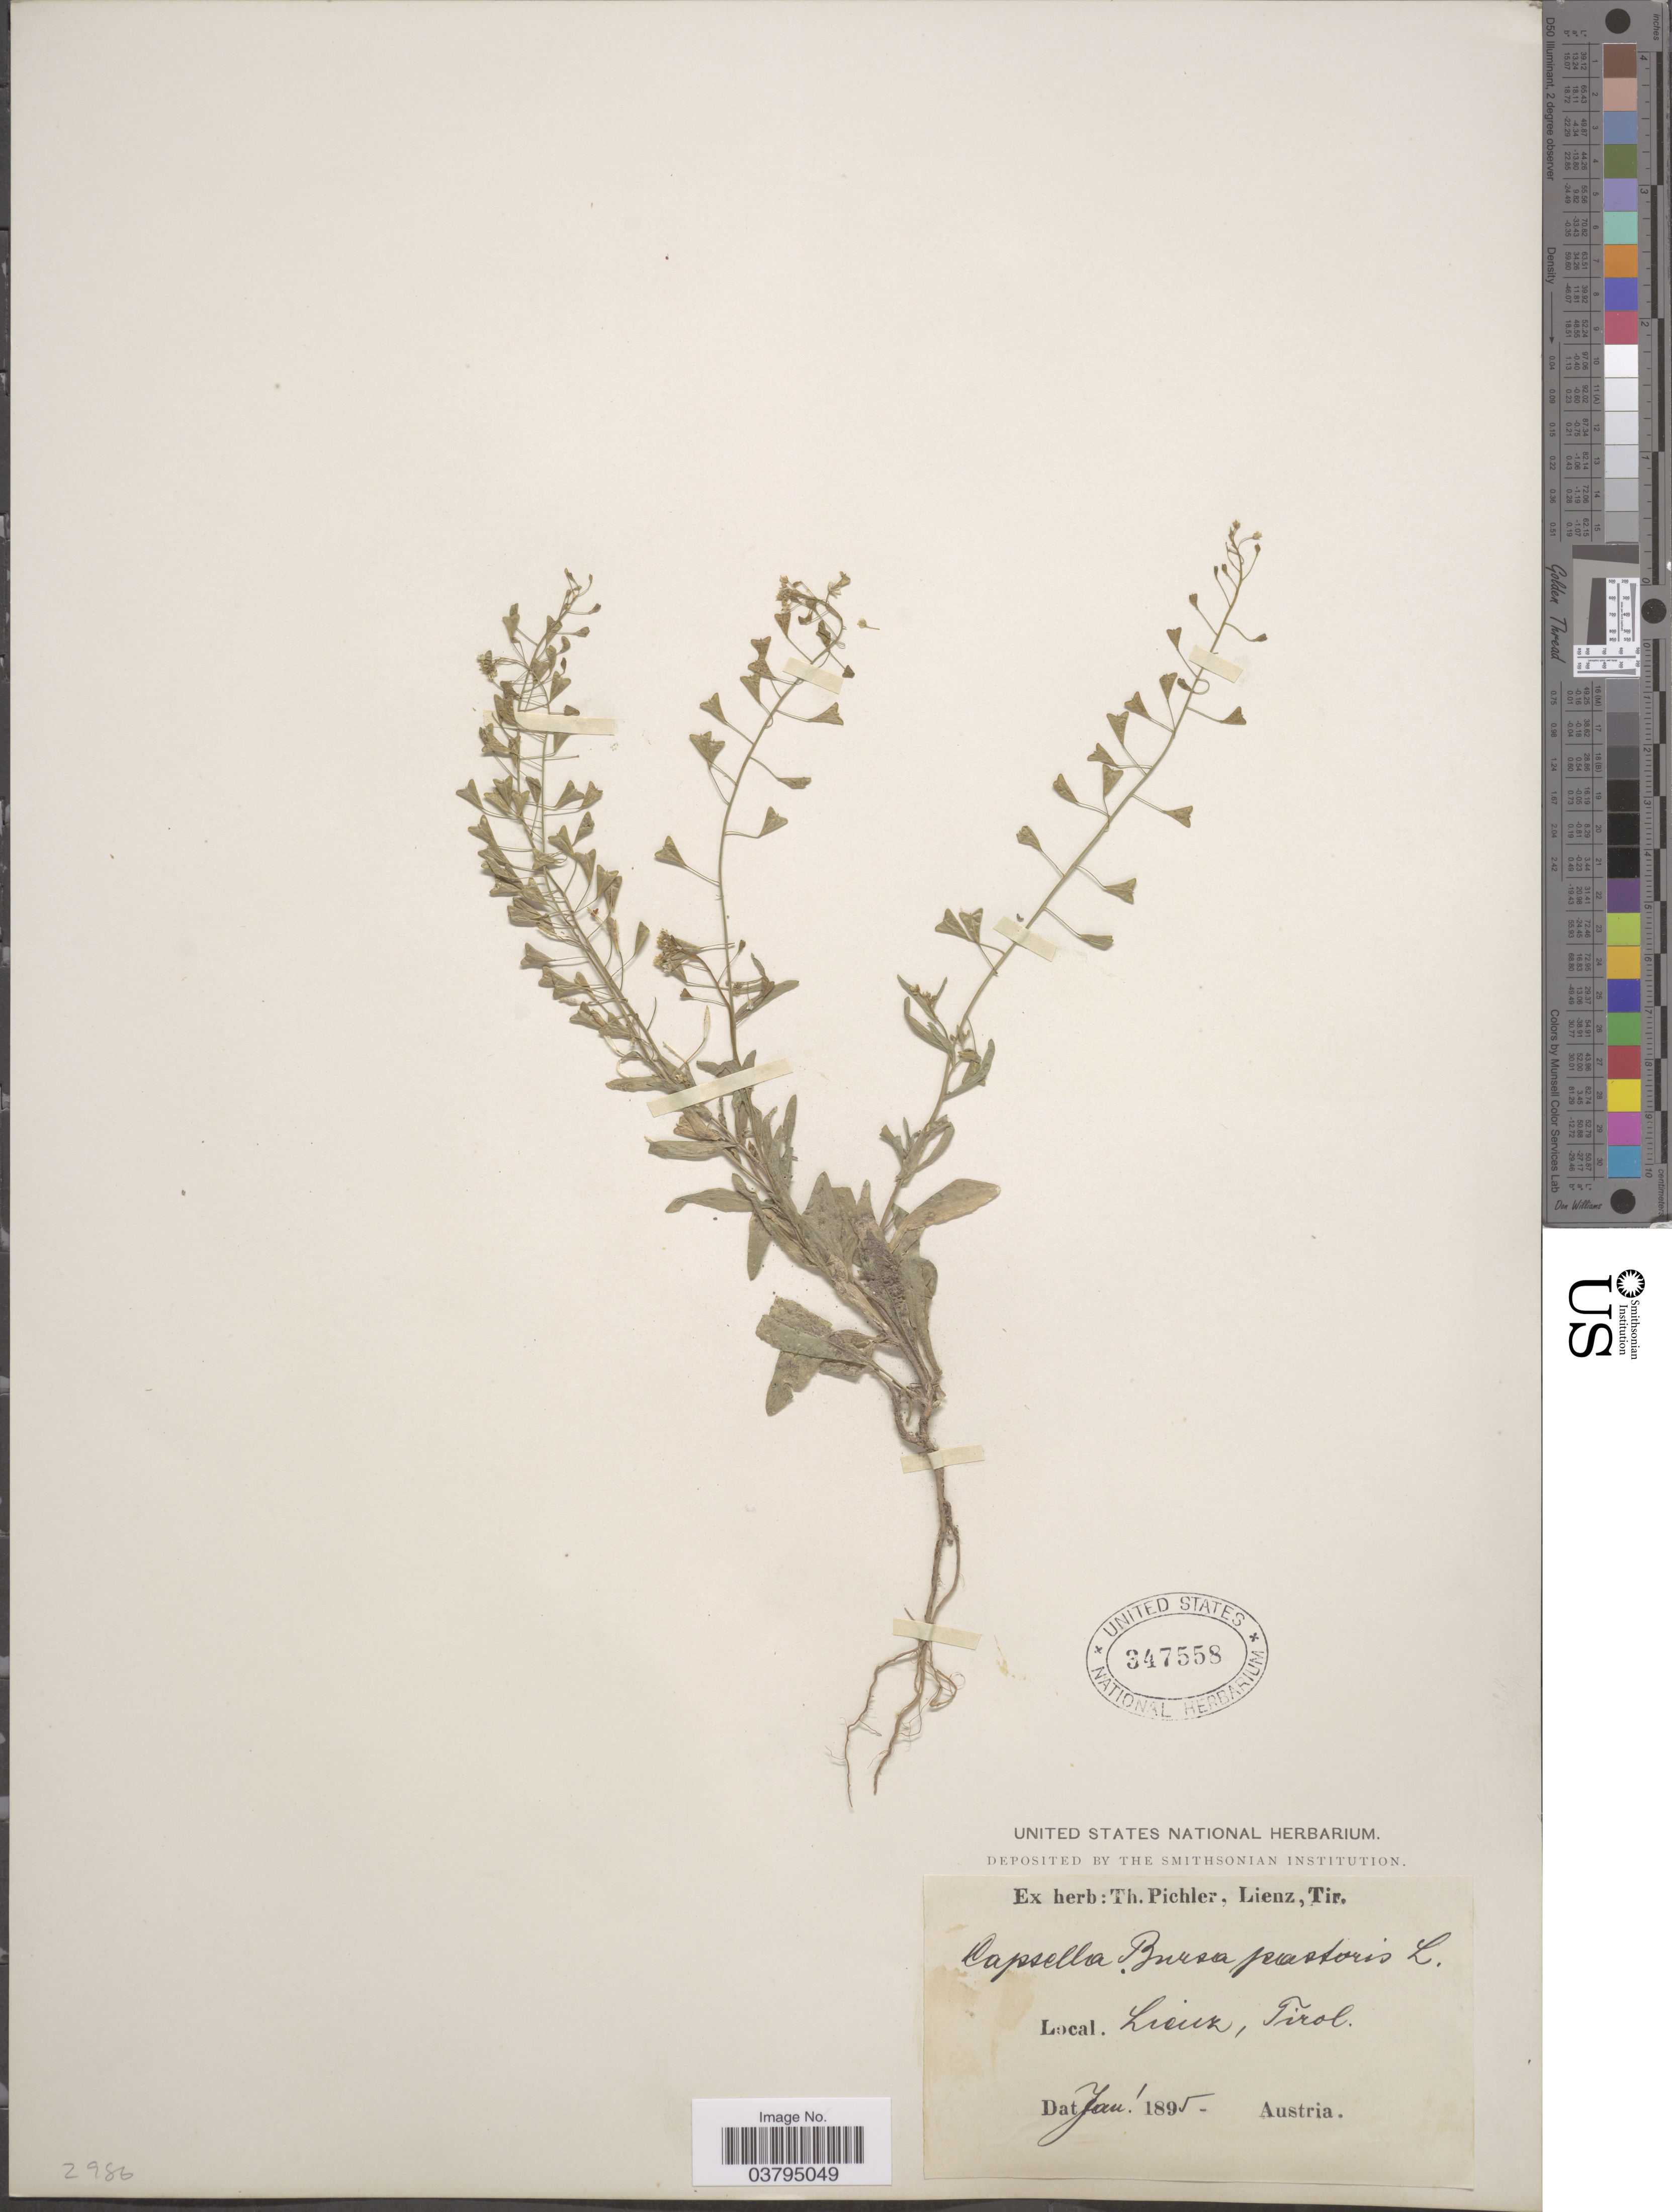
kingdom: Plantae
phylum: Tracheophyta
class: Magnoliopsida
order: Brassicales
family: Brassicaceae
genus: Capsella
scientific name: Capsella bursa-pastoris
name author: (L.) Medik.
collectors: ex herb. T. Pichler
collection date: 1895-01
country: Austria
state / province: Tirol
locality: Lienz.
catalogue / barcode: US 347558